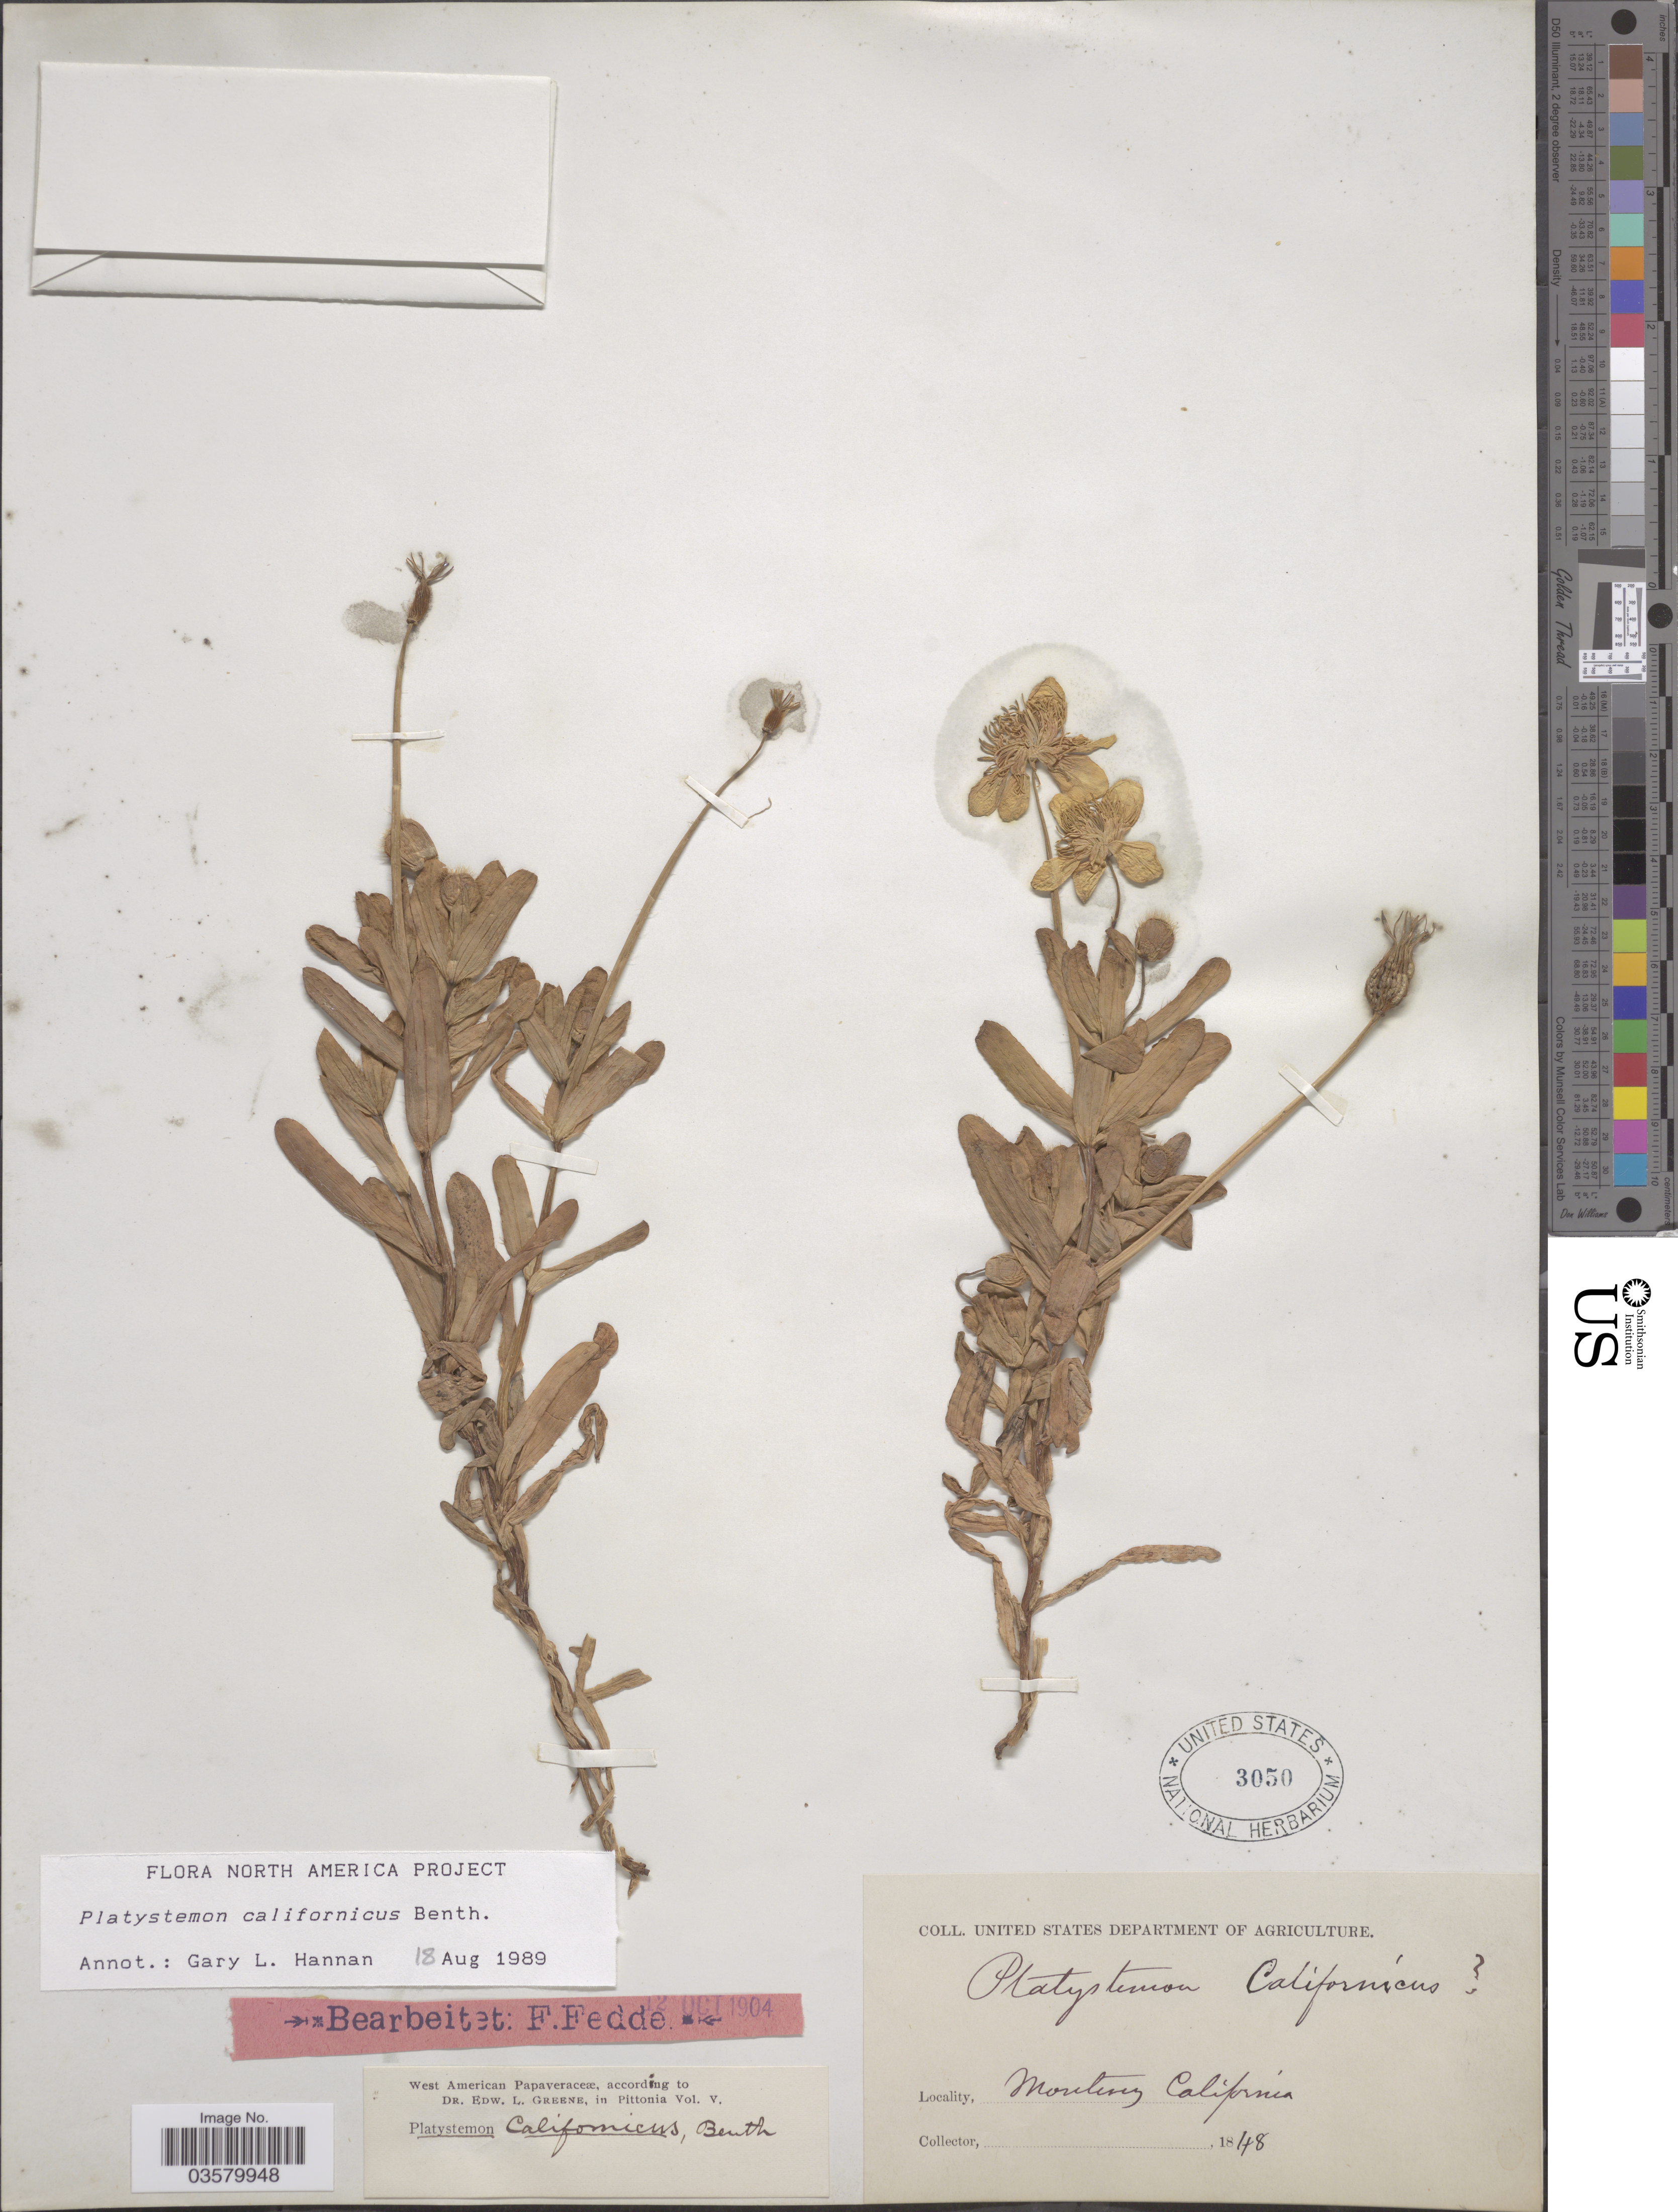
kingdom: Plantae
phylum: Tracheophyta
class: Magnoliopsida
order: Ranunculales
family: Papaveraceae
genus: Platystemon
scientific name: Platystemon californicus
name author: Benth.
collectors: F. Fedde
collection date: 1848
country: United States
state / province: California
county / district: Monterey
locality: Monterey.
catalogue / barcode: US 3050